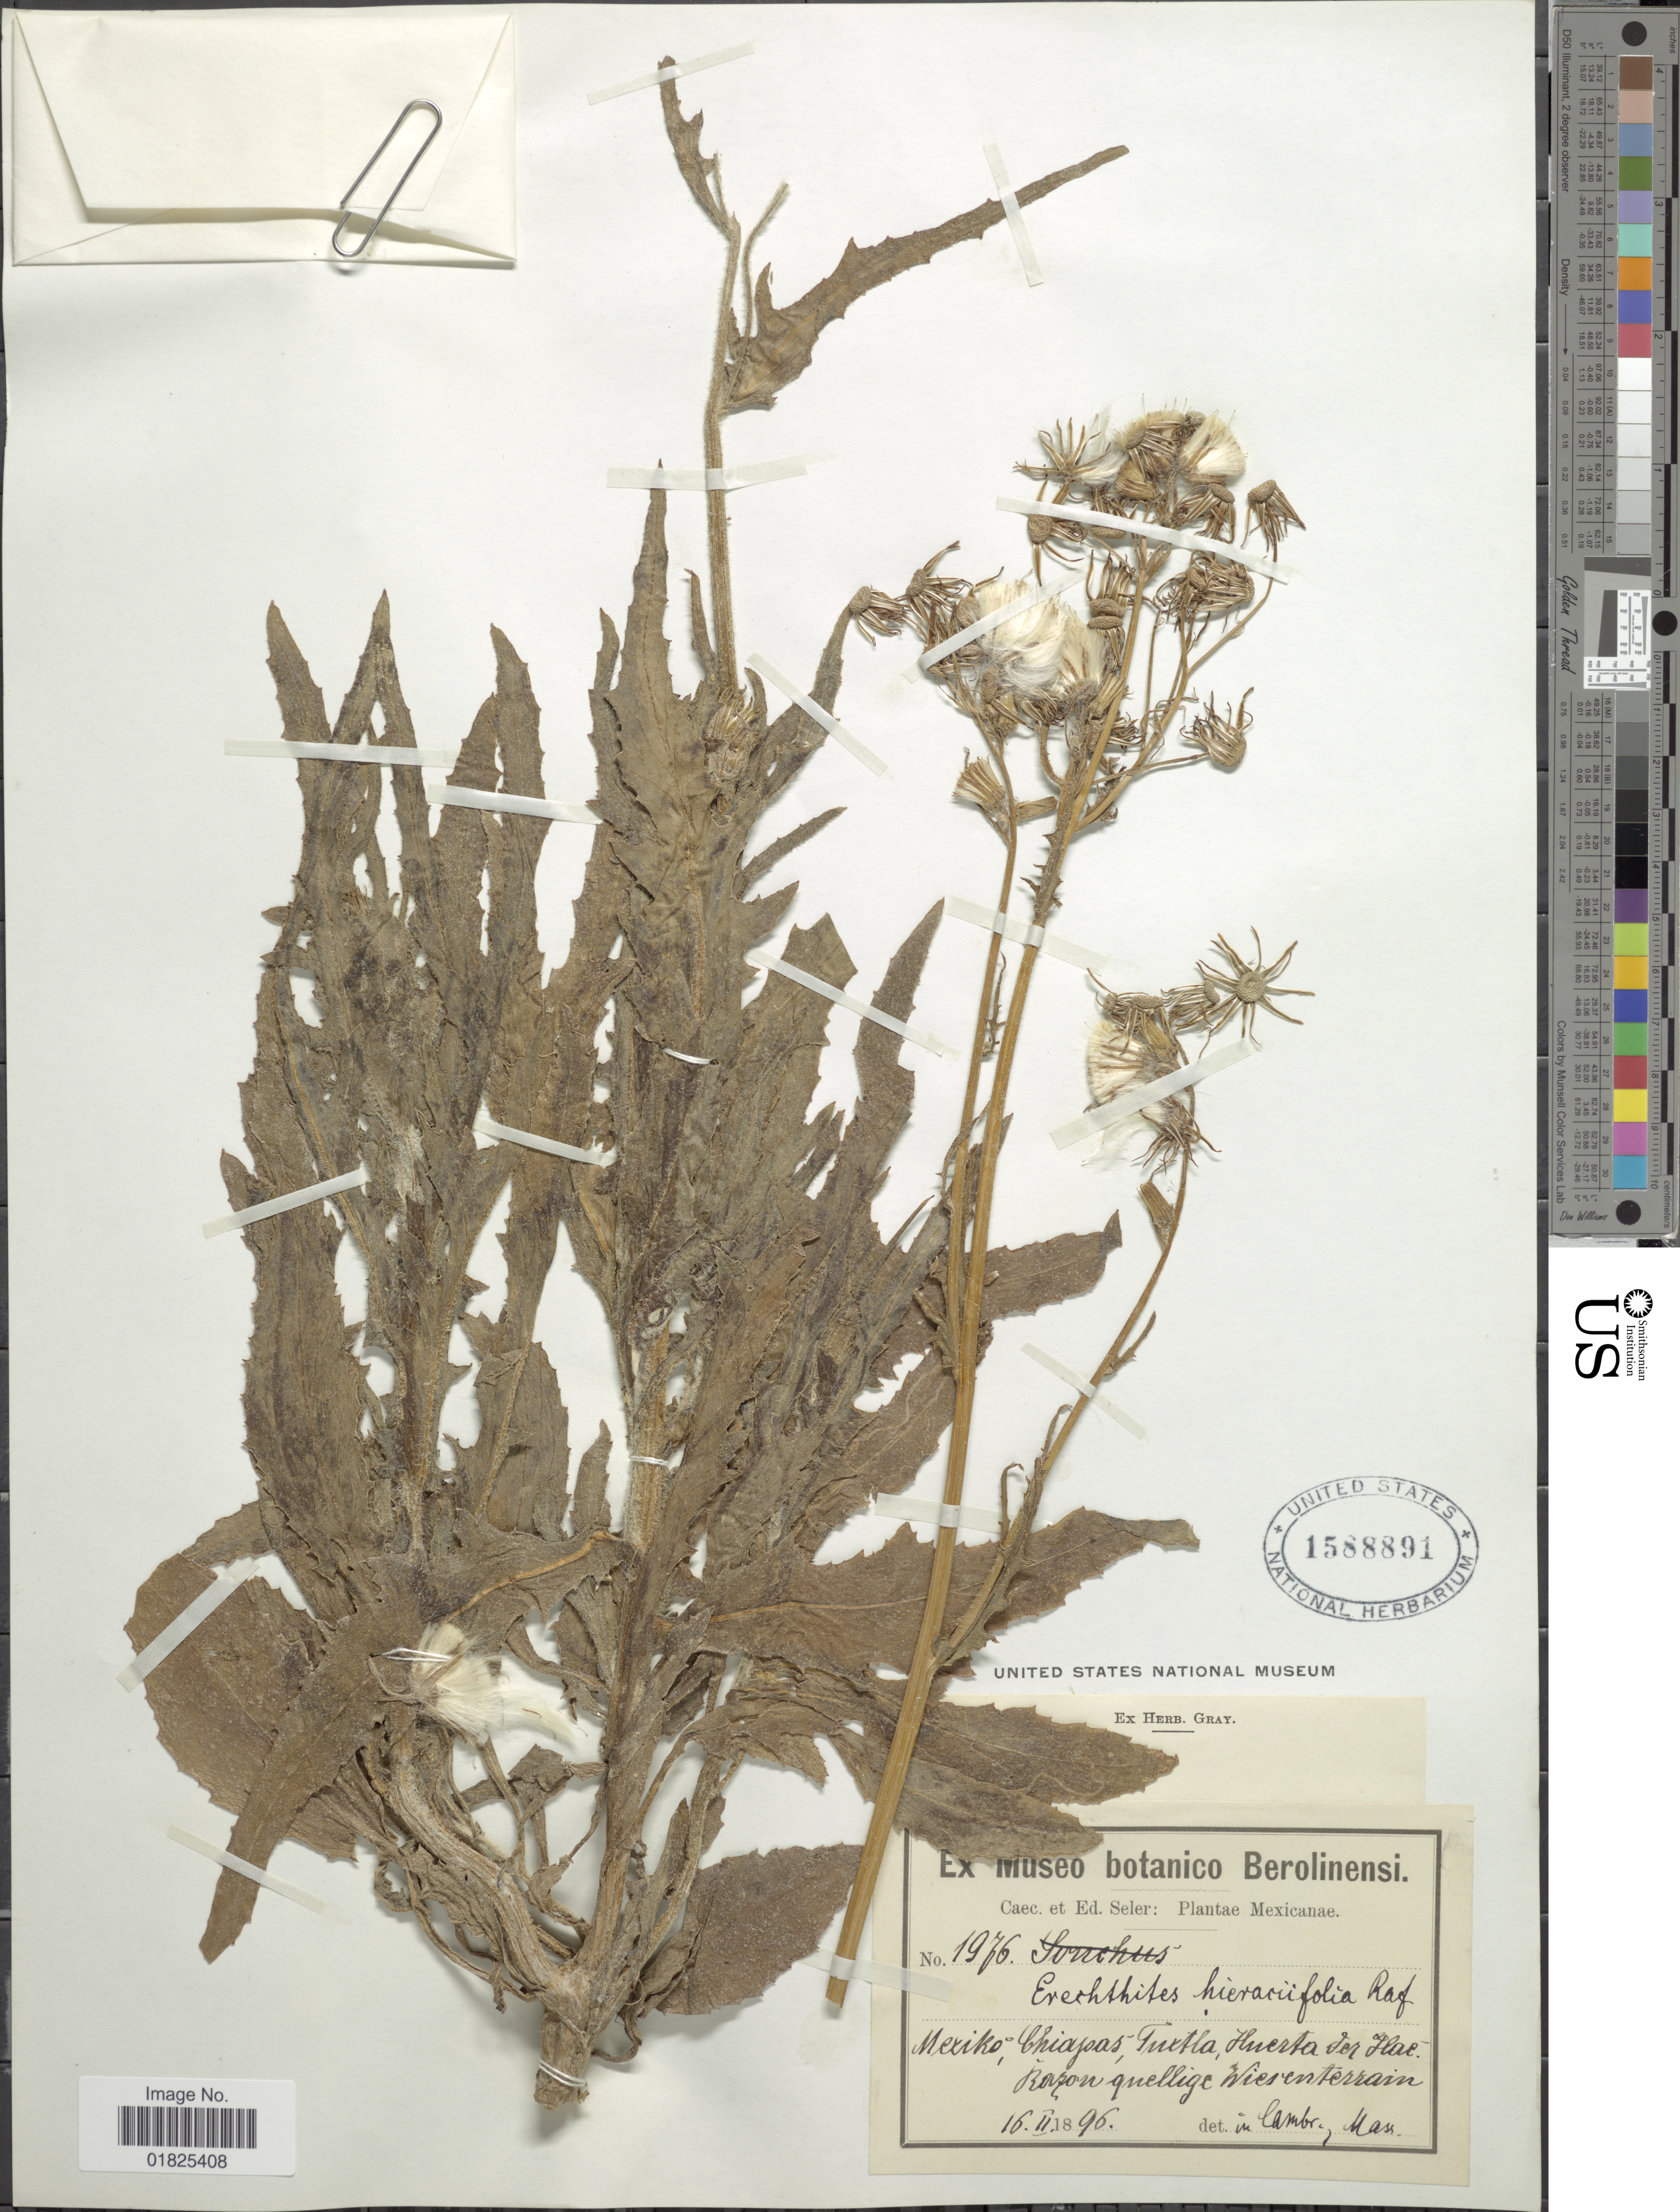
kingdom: Plantae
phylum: Tracheophyta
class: Magnoliopsida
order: Asterales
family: Asteraceae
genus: Erechtites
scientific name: Erechtites hieraciifolius var. cacaliodes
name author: (Fisch. ex Spreng.) Less. ex Griseb.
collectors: ex Caec. et Ed Seler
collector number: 1976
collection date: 1896-02-16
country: Mexico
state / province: Chiapas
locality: Tuxtla, Huerta der Hac Razon quellige Wiesen terrain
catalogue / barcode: US 1588891